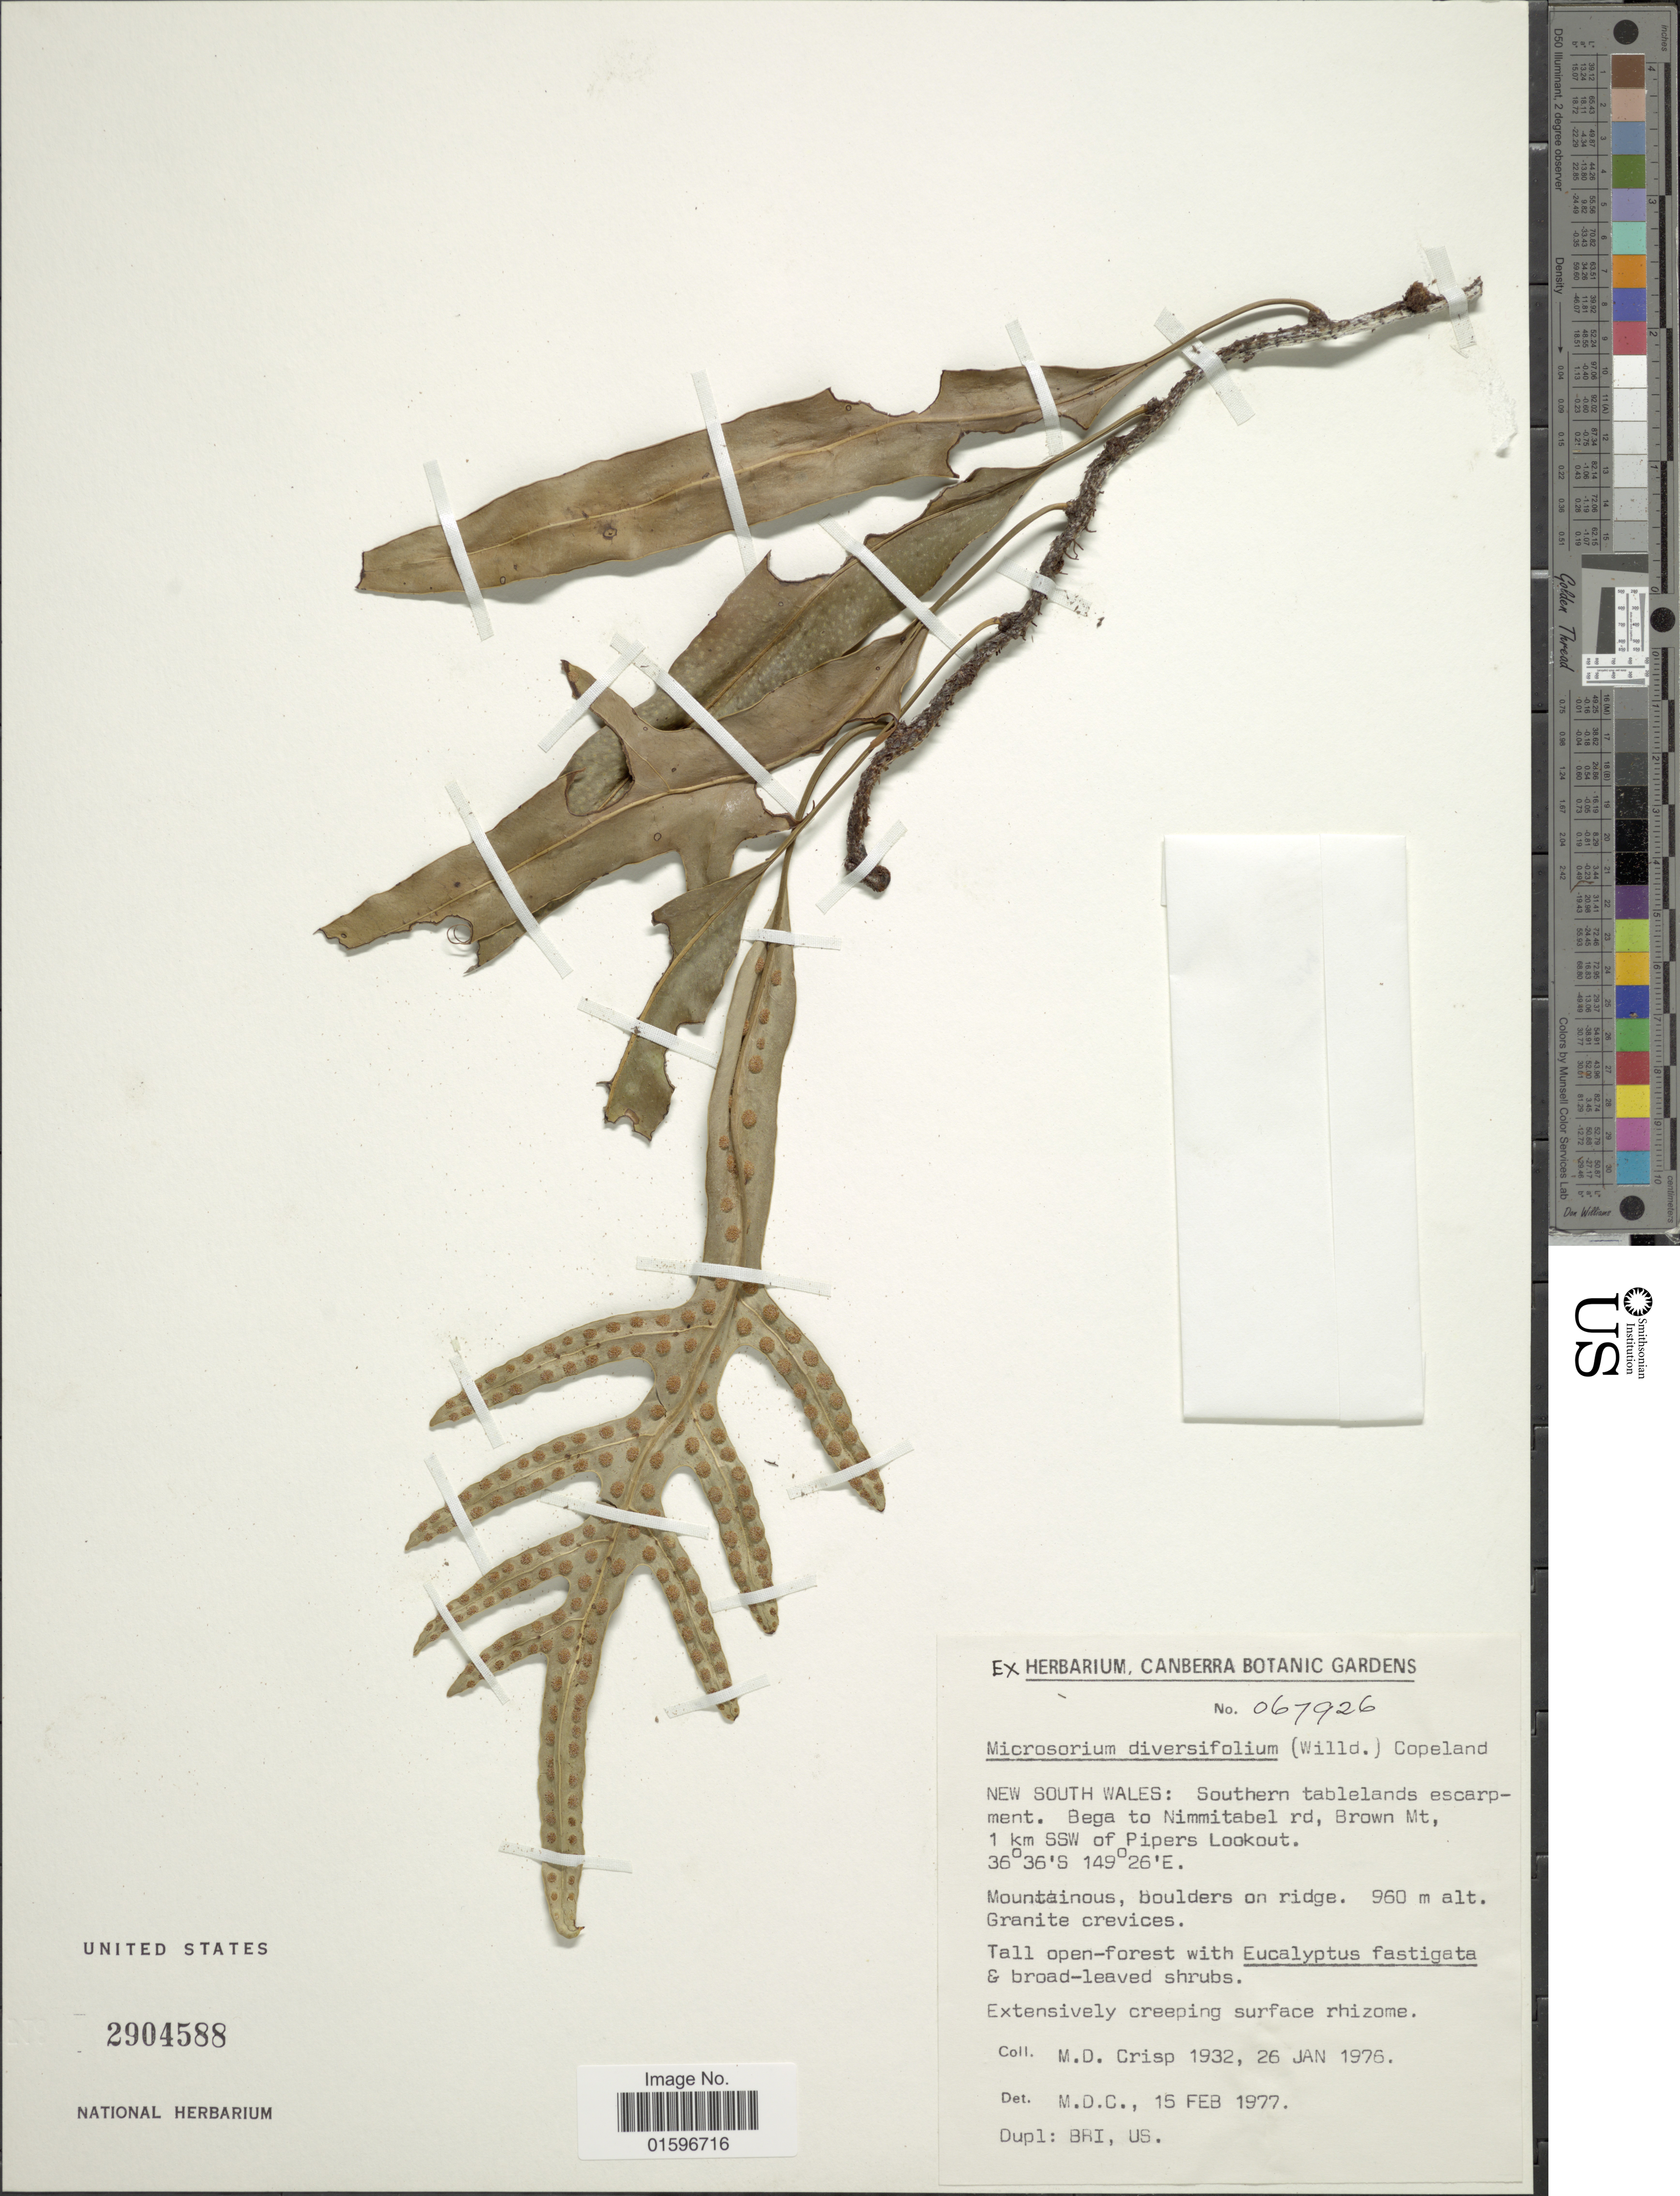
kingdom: Plantae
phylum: Tracheophyta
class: Polypodiopsida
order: Polypodiales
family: Polypodiaceae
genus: Polypodium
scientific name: Polypodium diversifolium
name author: Sw.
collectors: M. Crisp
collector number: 1932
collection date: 1976-01-26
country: Australia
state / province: New South Wales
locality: New South Wales: Southern tablelands escarpment. Bega to Nimmitabel rd, Brown Mt, 1 km SSW of Pipers Lookout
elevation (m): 960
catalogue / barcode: US 2904588